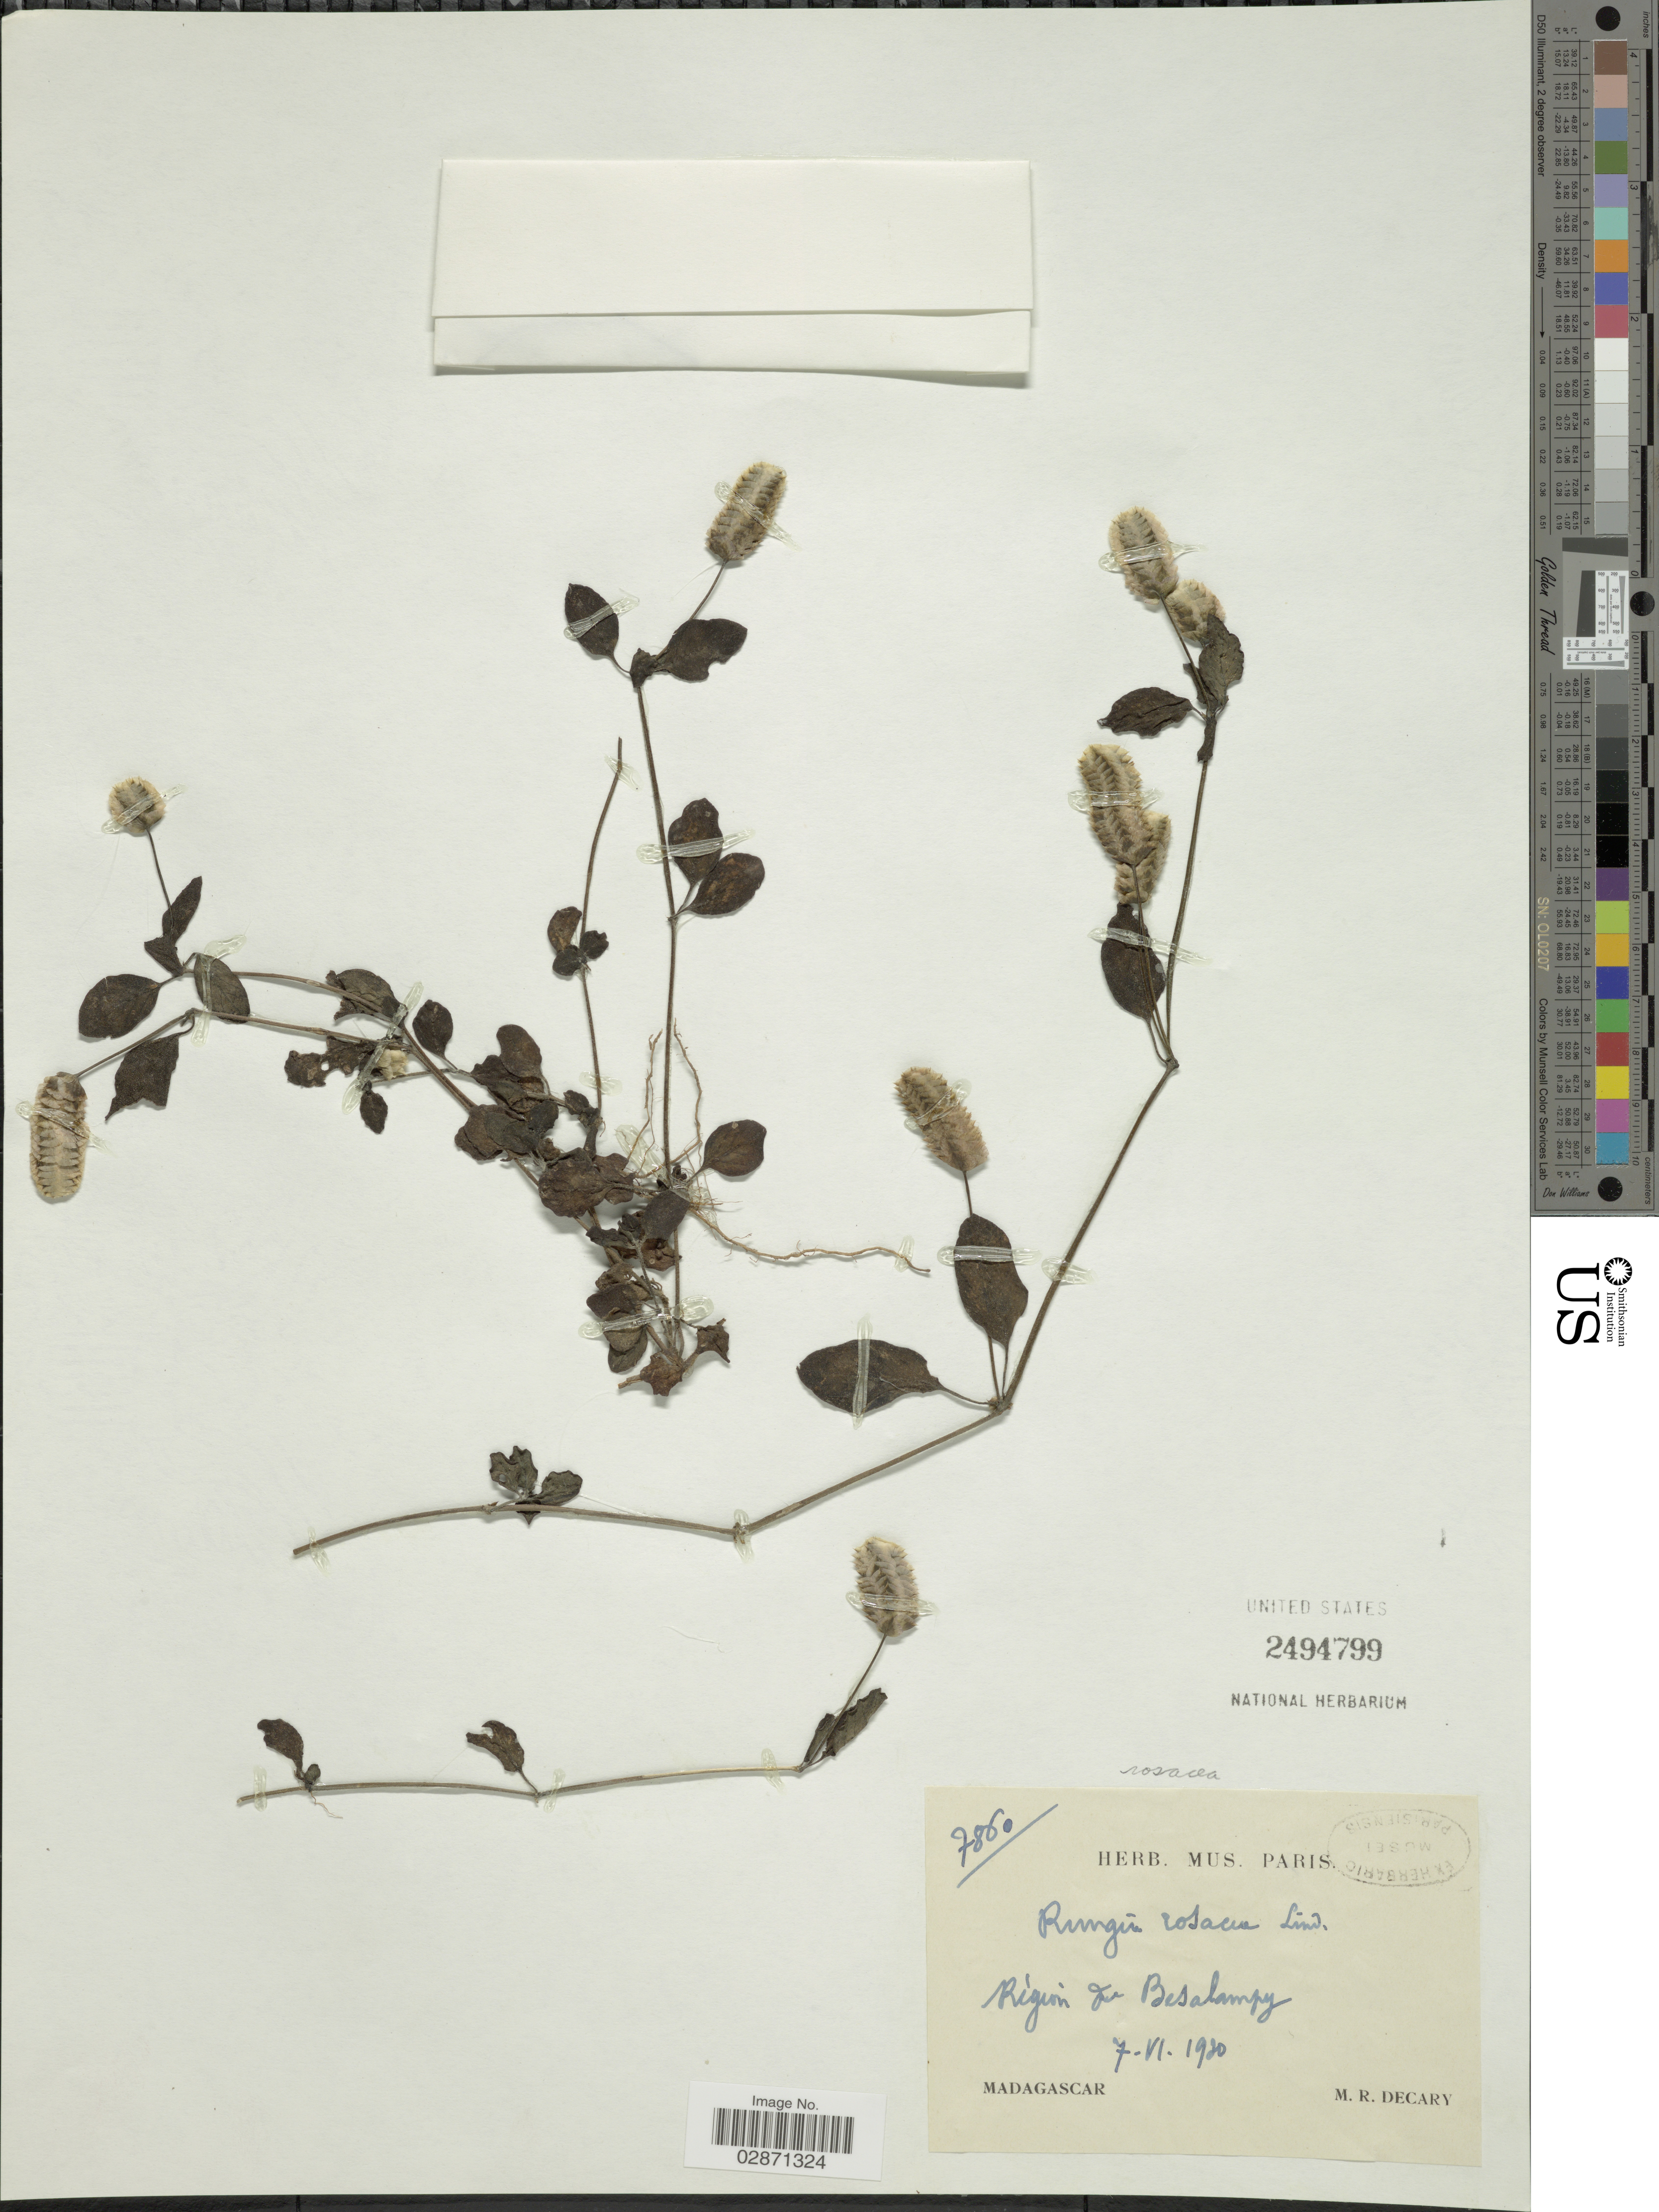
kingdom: Plantae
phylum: Tracheophyta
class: Magnoliopsida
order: Lamiales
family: Acanthaceae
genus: Rungia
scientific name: Rungia rosacea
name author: Lindau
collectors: R. Decary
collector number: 7860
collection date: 1930-06-07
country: Madagascar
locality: Région de Besalampy.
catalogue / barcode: US 2494799